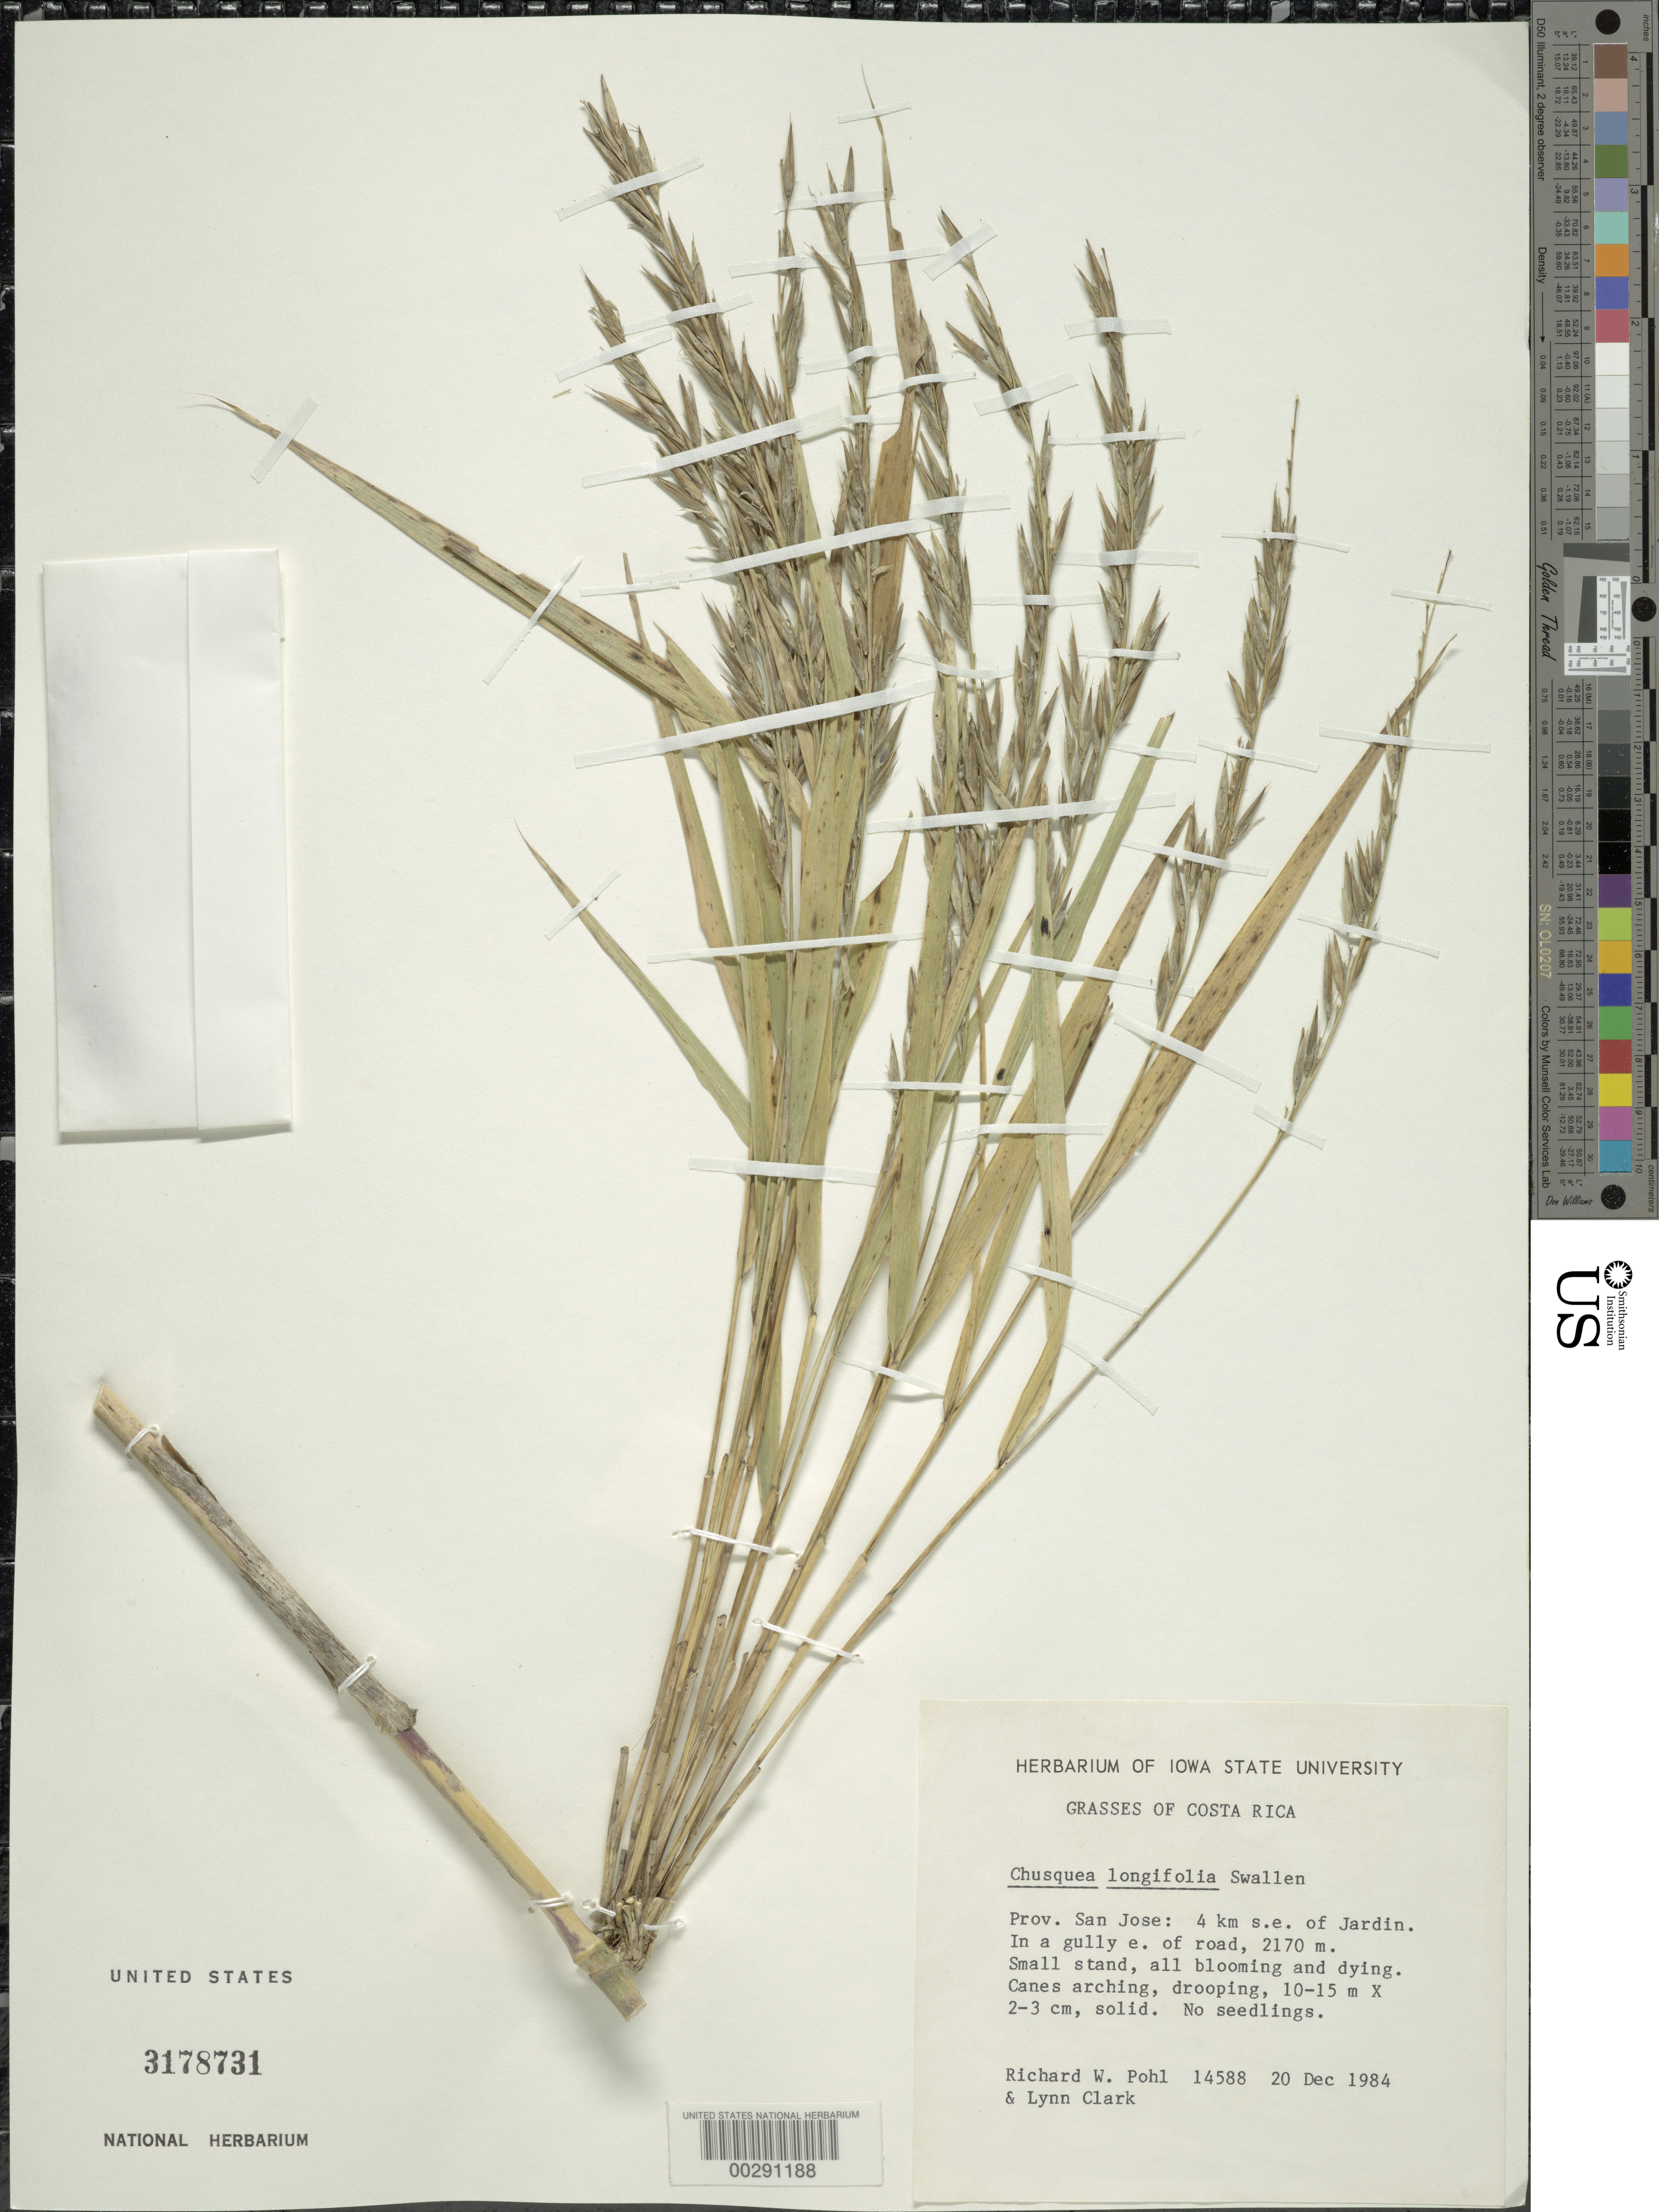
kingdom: Plantae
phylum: Tracheophyta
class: Liliopsida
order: Poales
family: Poaceae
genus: Chusquea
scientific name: Chusquea longifolia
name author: Swallen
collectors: R. W. Pohl & L. G. Clark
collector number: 14588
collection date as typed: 20 Dec 1984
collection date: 1984-12-20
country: Costa Rica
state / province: San José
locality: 4 km se of jardin, e of road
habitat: In a gully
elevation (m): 2170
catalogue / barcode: US 3178731